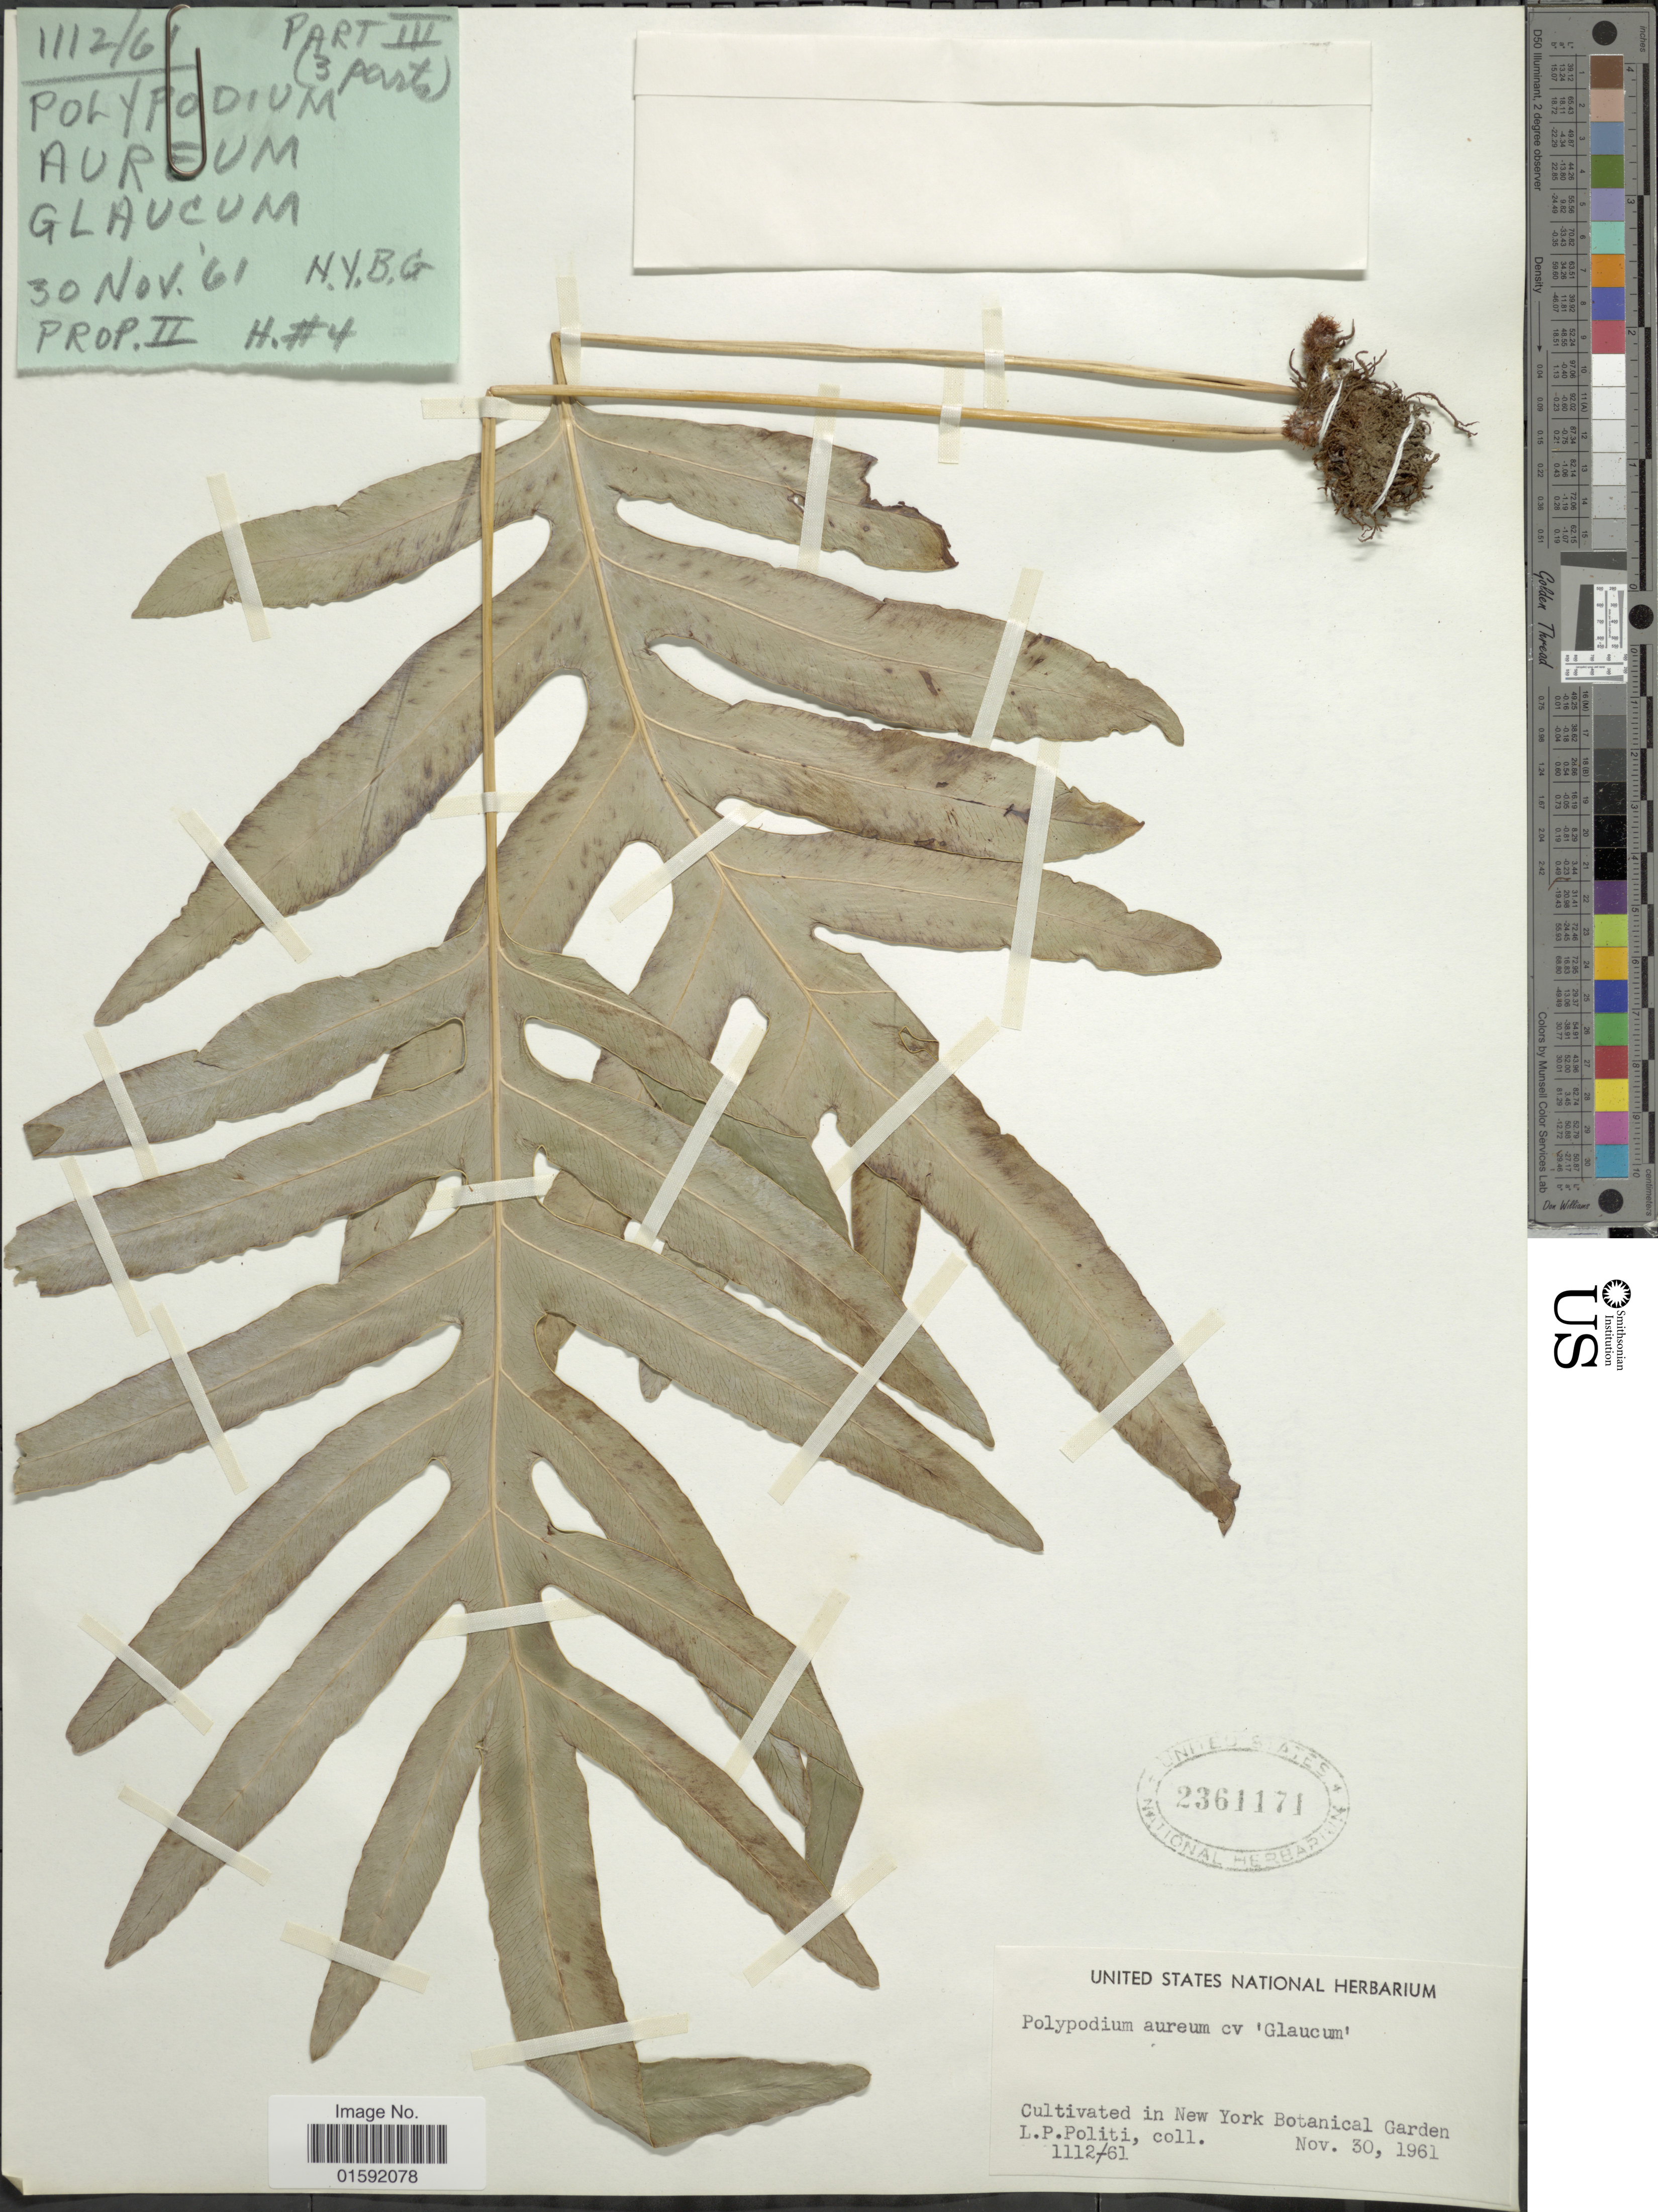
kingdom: Plantae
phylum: Tracheophyta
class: Polypodiopsida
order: Polypodiales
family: Polypodiaceae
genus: Phlebodium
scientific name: Phlebodium aureum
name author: (L.) J. Sm.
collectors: L. Politi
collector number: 1112/61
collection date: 1961-11-30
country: United States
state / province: New York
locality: New York Botanical Garden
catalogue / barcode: US 2361171